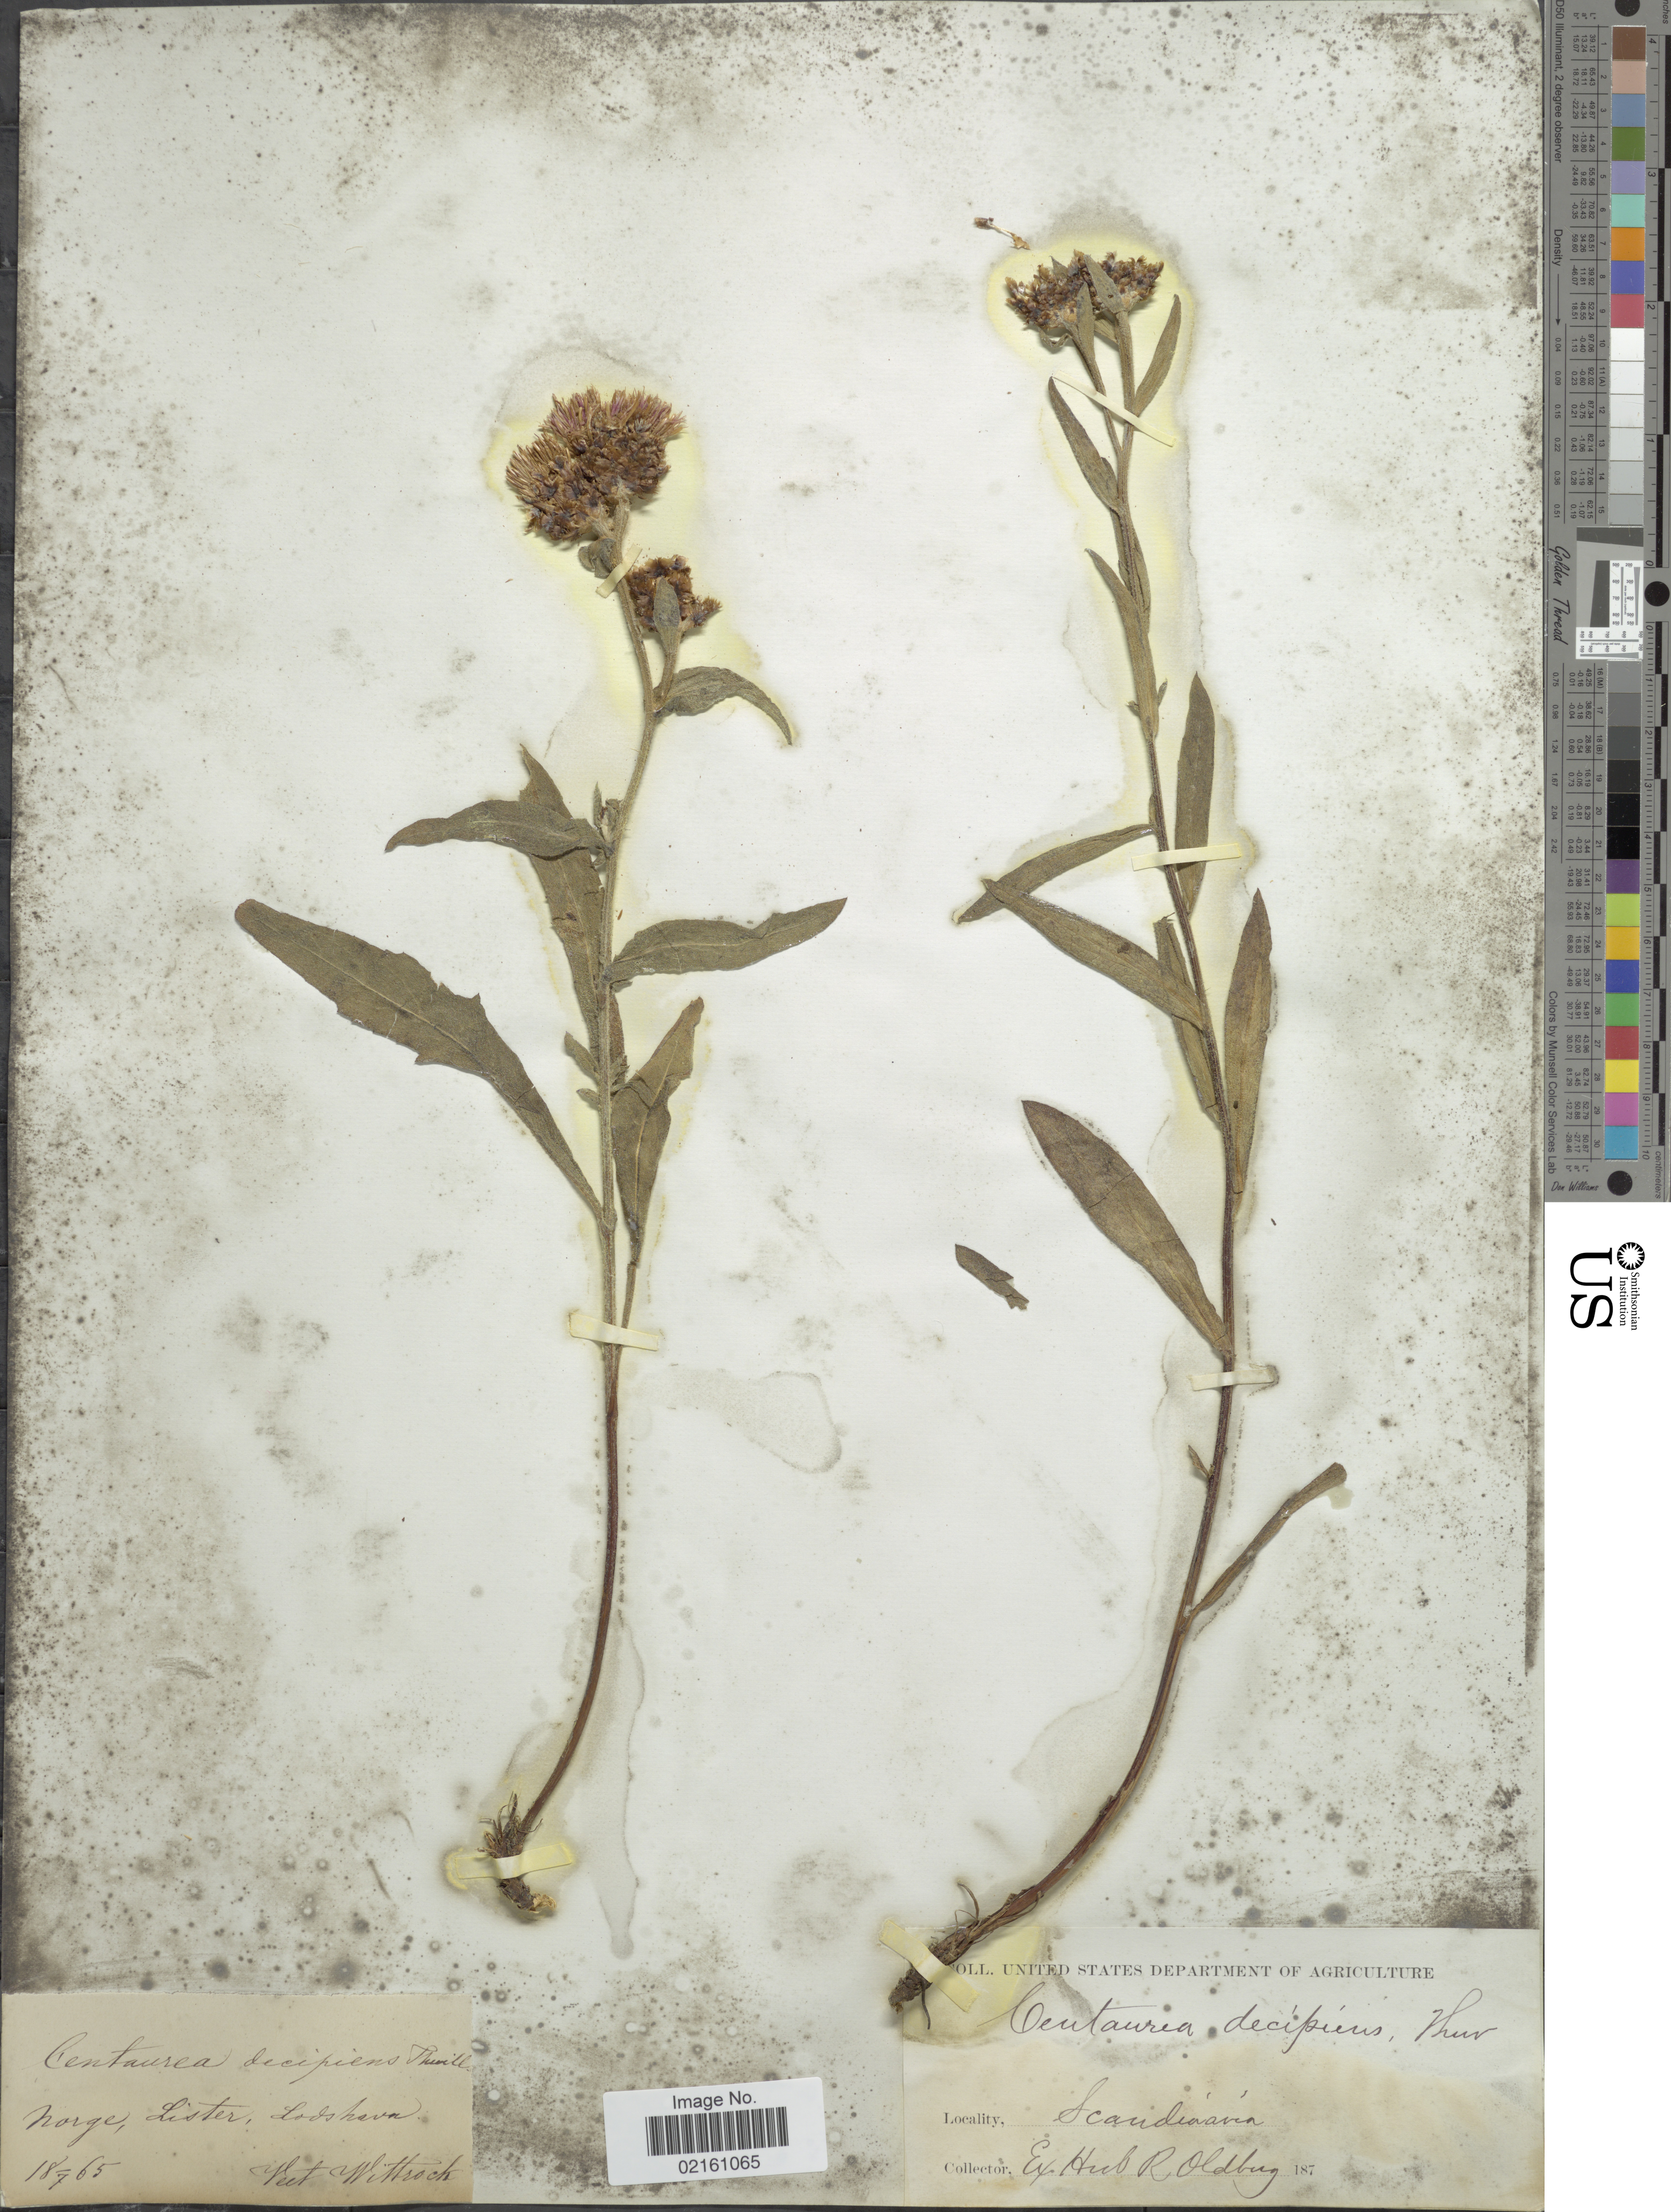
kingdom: Plantae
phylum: Tracheophyta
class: Magnoliopsida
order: Asterales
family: Asteraceae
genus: Centaurea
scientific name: Centaurea decipiens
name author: Diels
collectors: V. B. Wittrock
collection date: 1865-07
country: Norway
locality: Scandinavia, Norge, Lister, Lodshava.